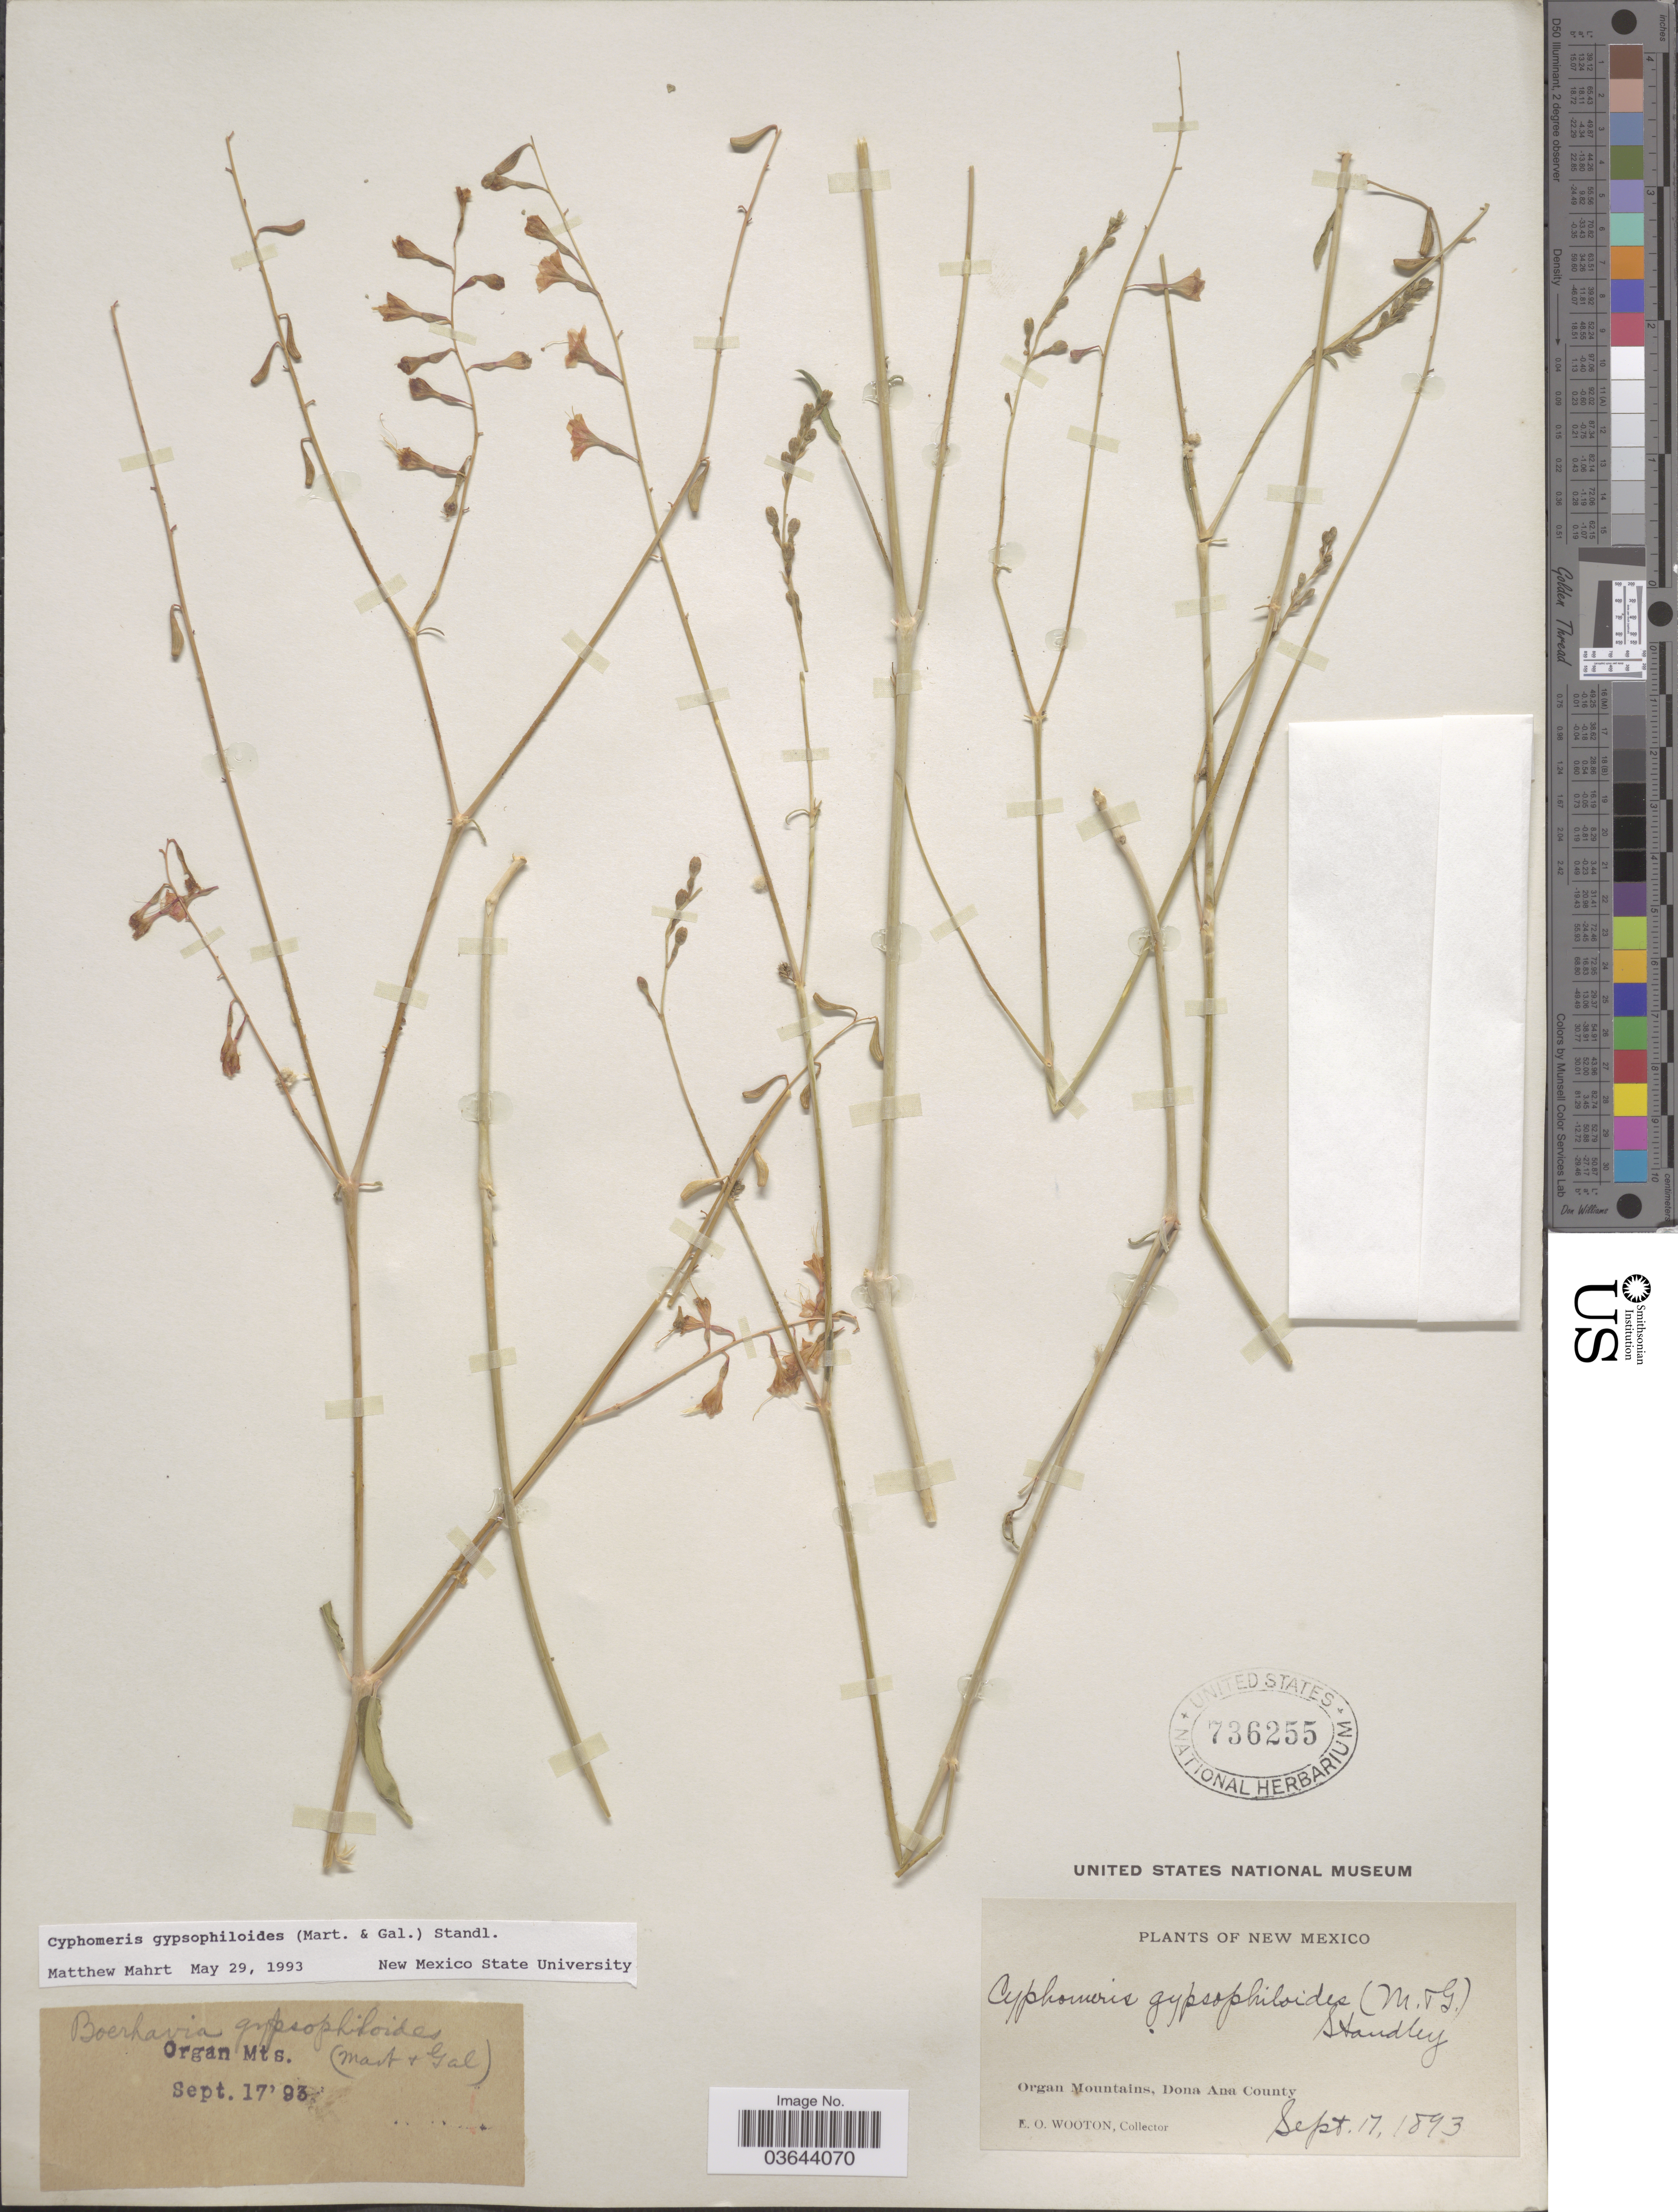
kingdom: Plantae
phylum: Tracheophyta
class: Magnoliopsida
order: Caryophyllales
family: Nyctaginaceae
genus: Cyphomeris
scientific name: Cyphomeris gypsophiloides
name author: (M. Martens & Galeotti) Standl.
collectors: E. O. Wooton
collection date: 1893-09-17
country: United States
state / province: New Mexico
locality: Organ Mountains, Dona Ana County.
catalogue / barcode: US 736255